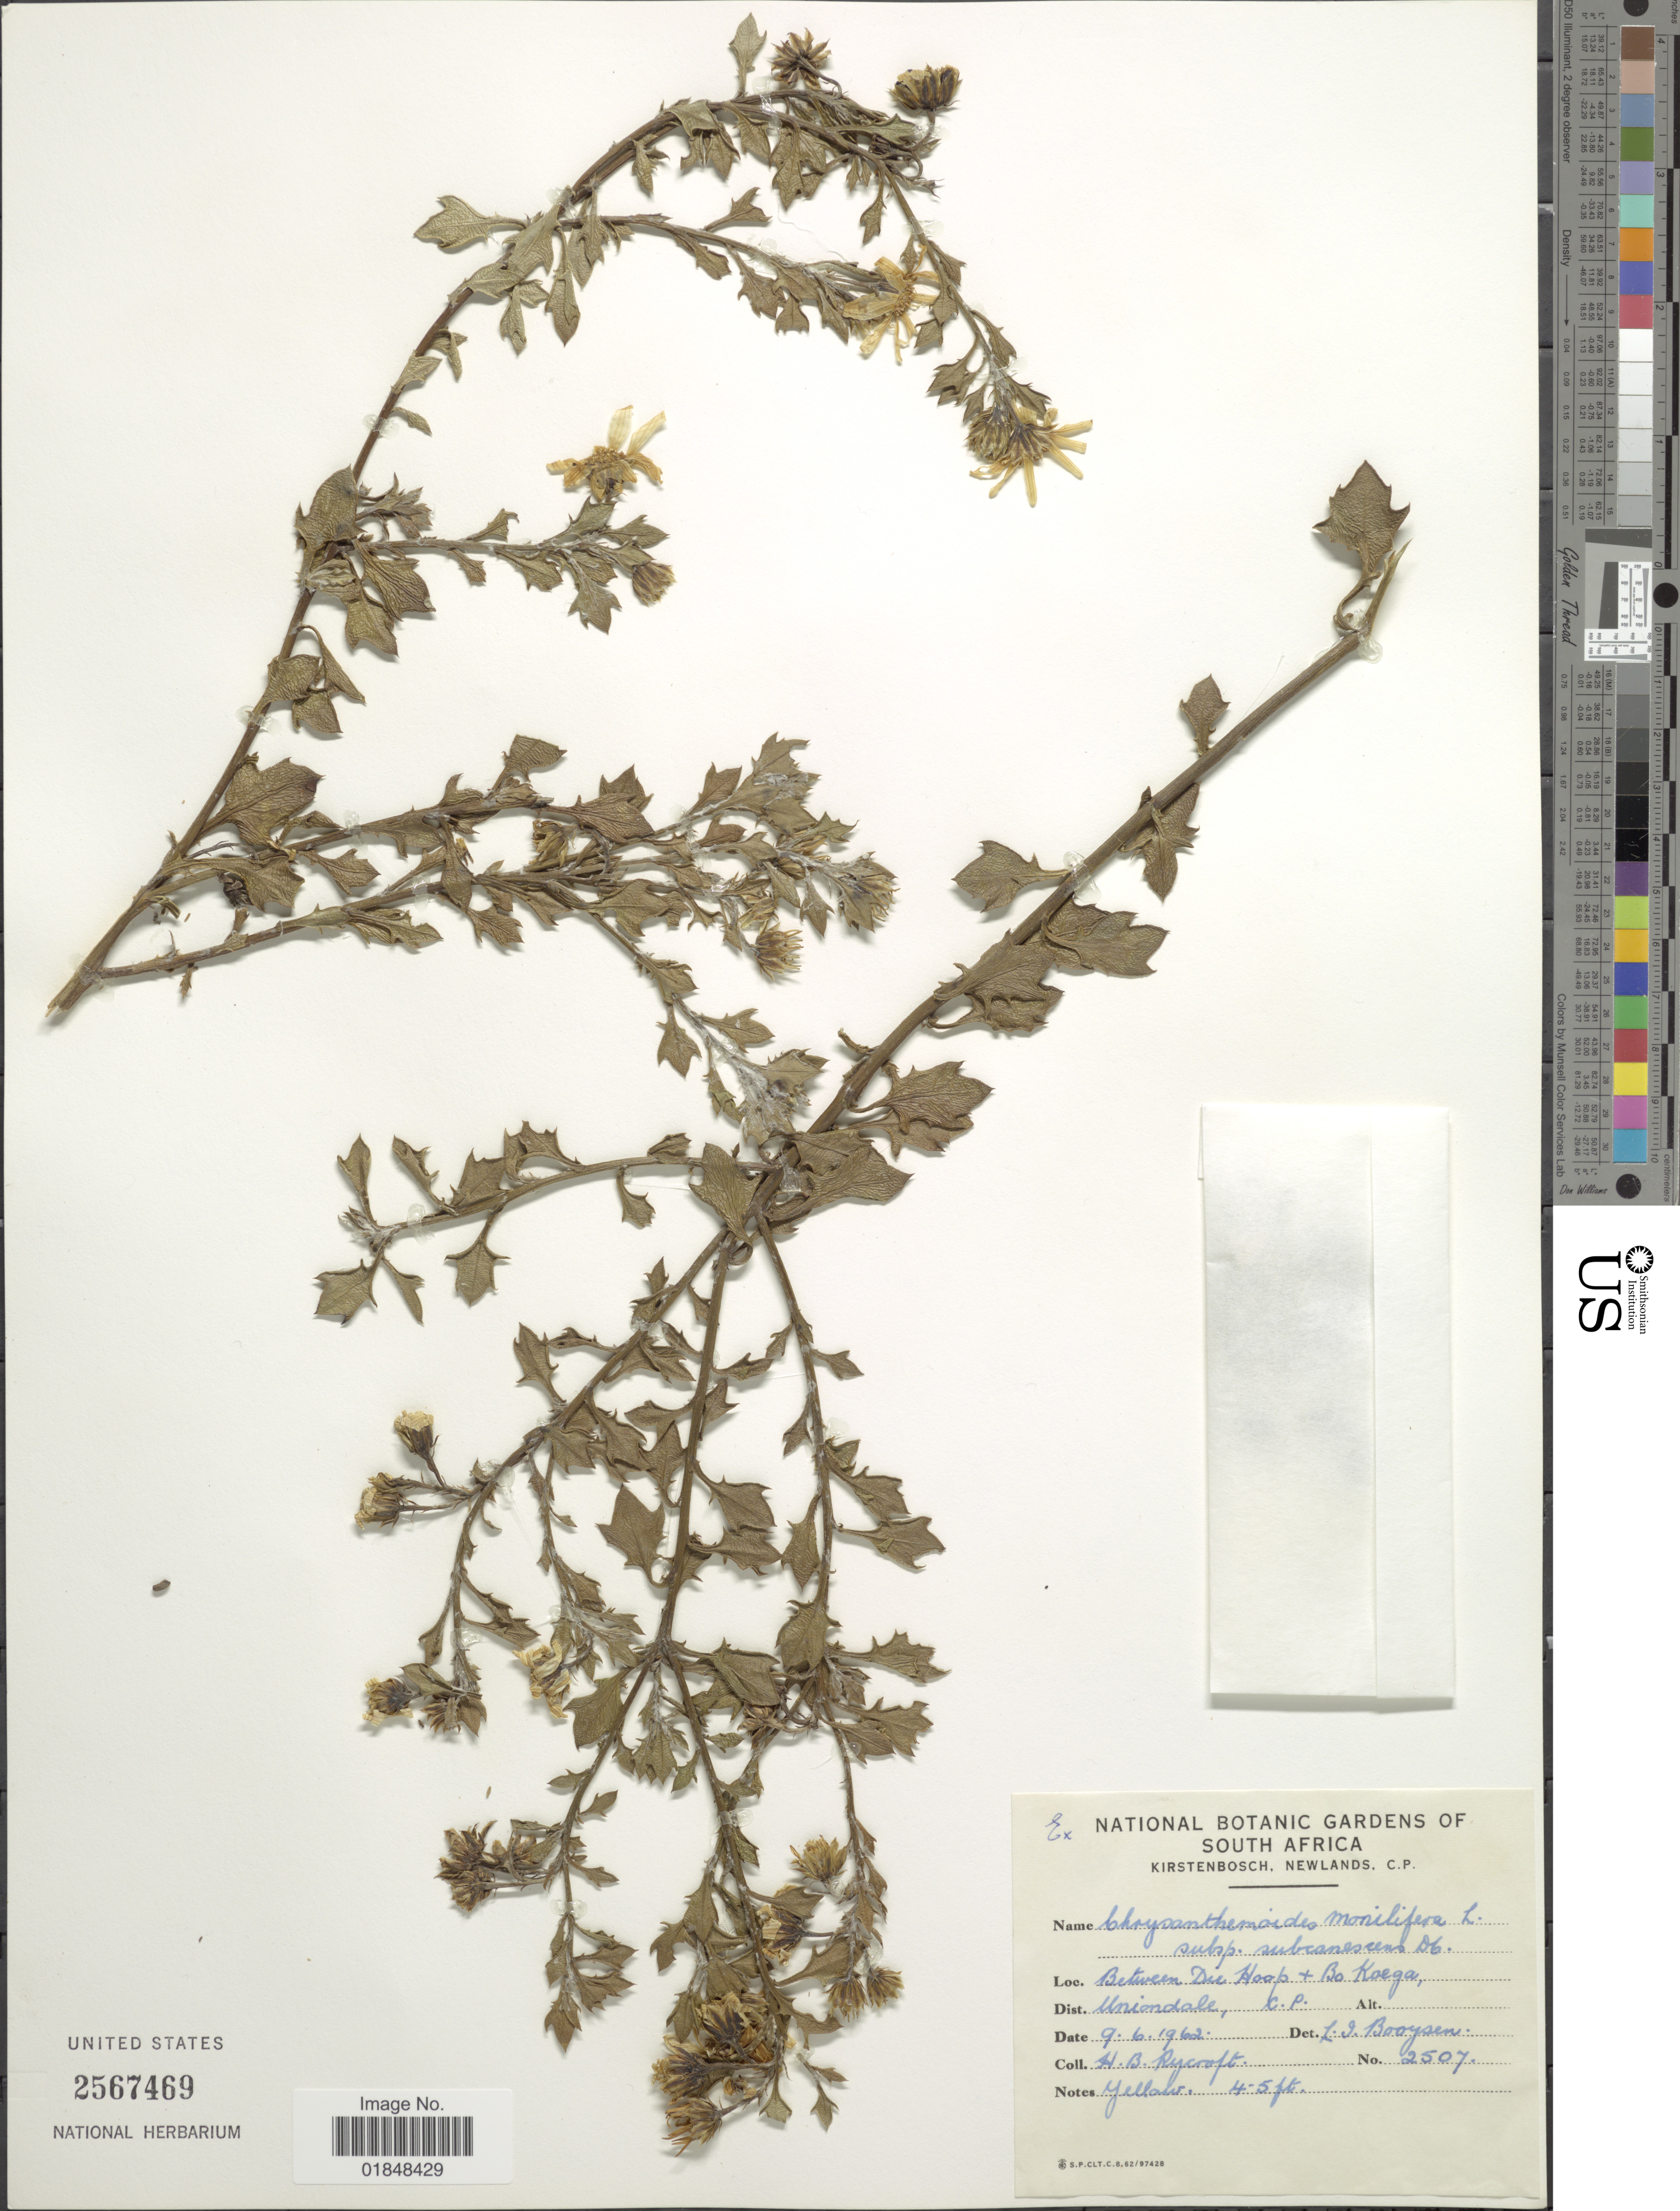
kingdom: Plantae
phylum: Tracheophyta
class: Magnoliopsida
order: Asterales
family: Asteraceae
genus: Chrysanthemoides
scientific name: Chrysanthemoides monilifera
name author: (L.) Norl.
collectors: H. Rycroft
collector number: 2507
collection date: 1962-06-09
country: South Africa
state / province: Western Cape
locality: Between Die Hoap + Bo Koega. Dist. Uniondale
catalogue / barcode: US 2567469